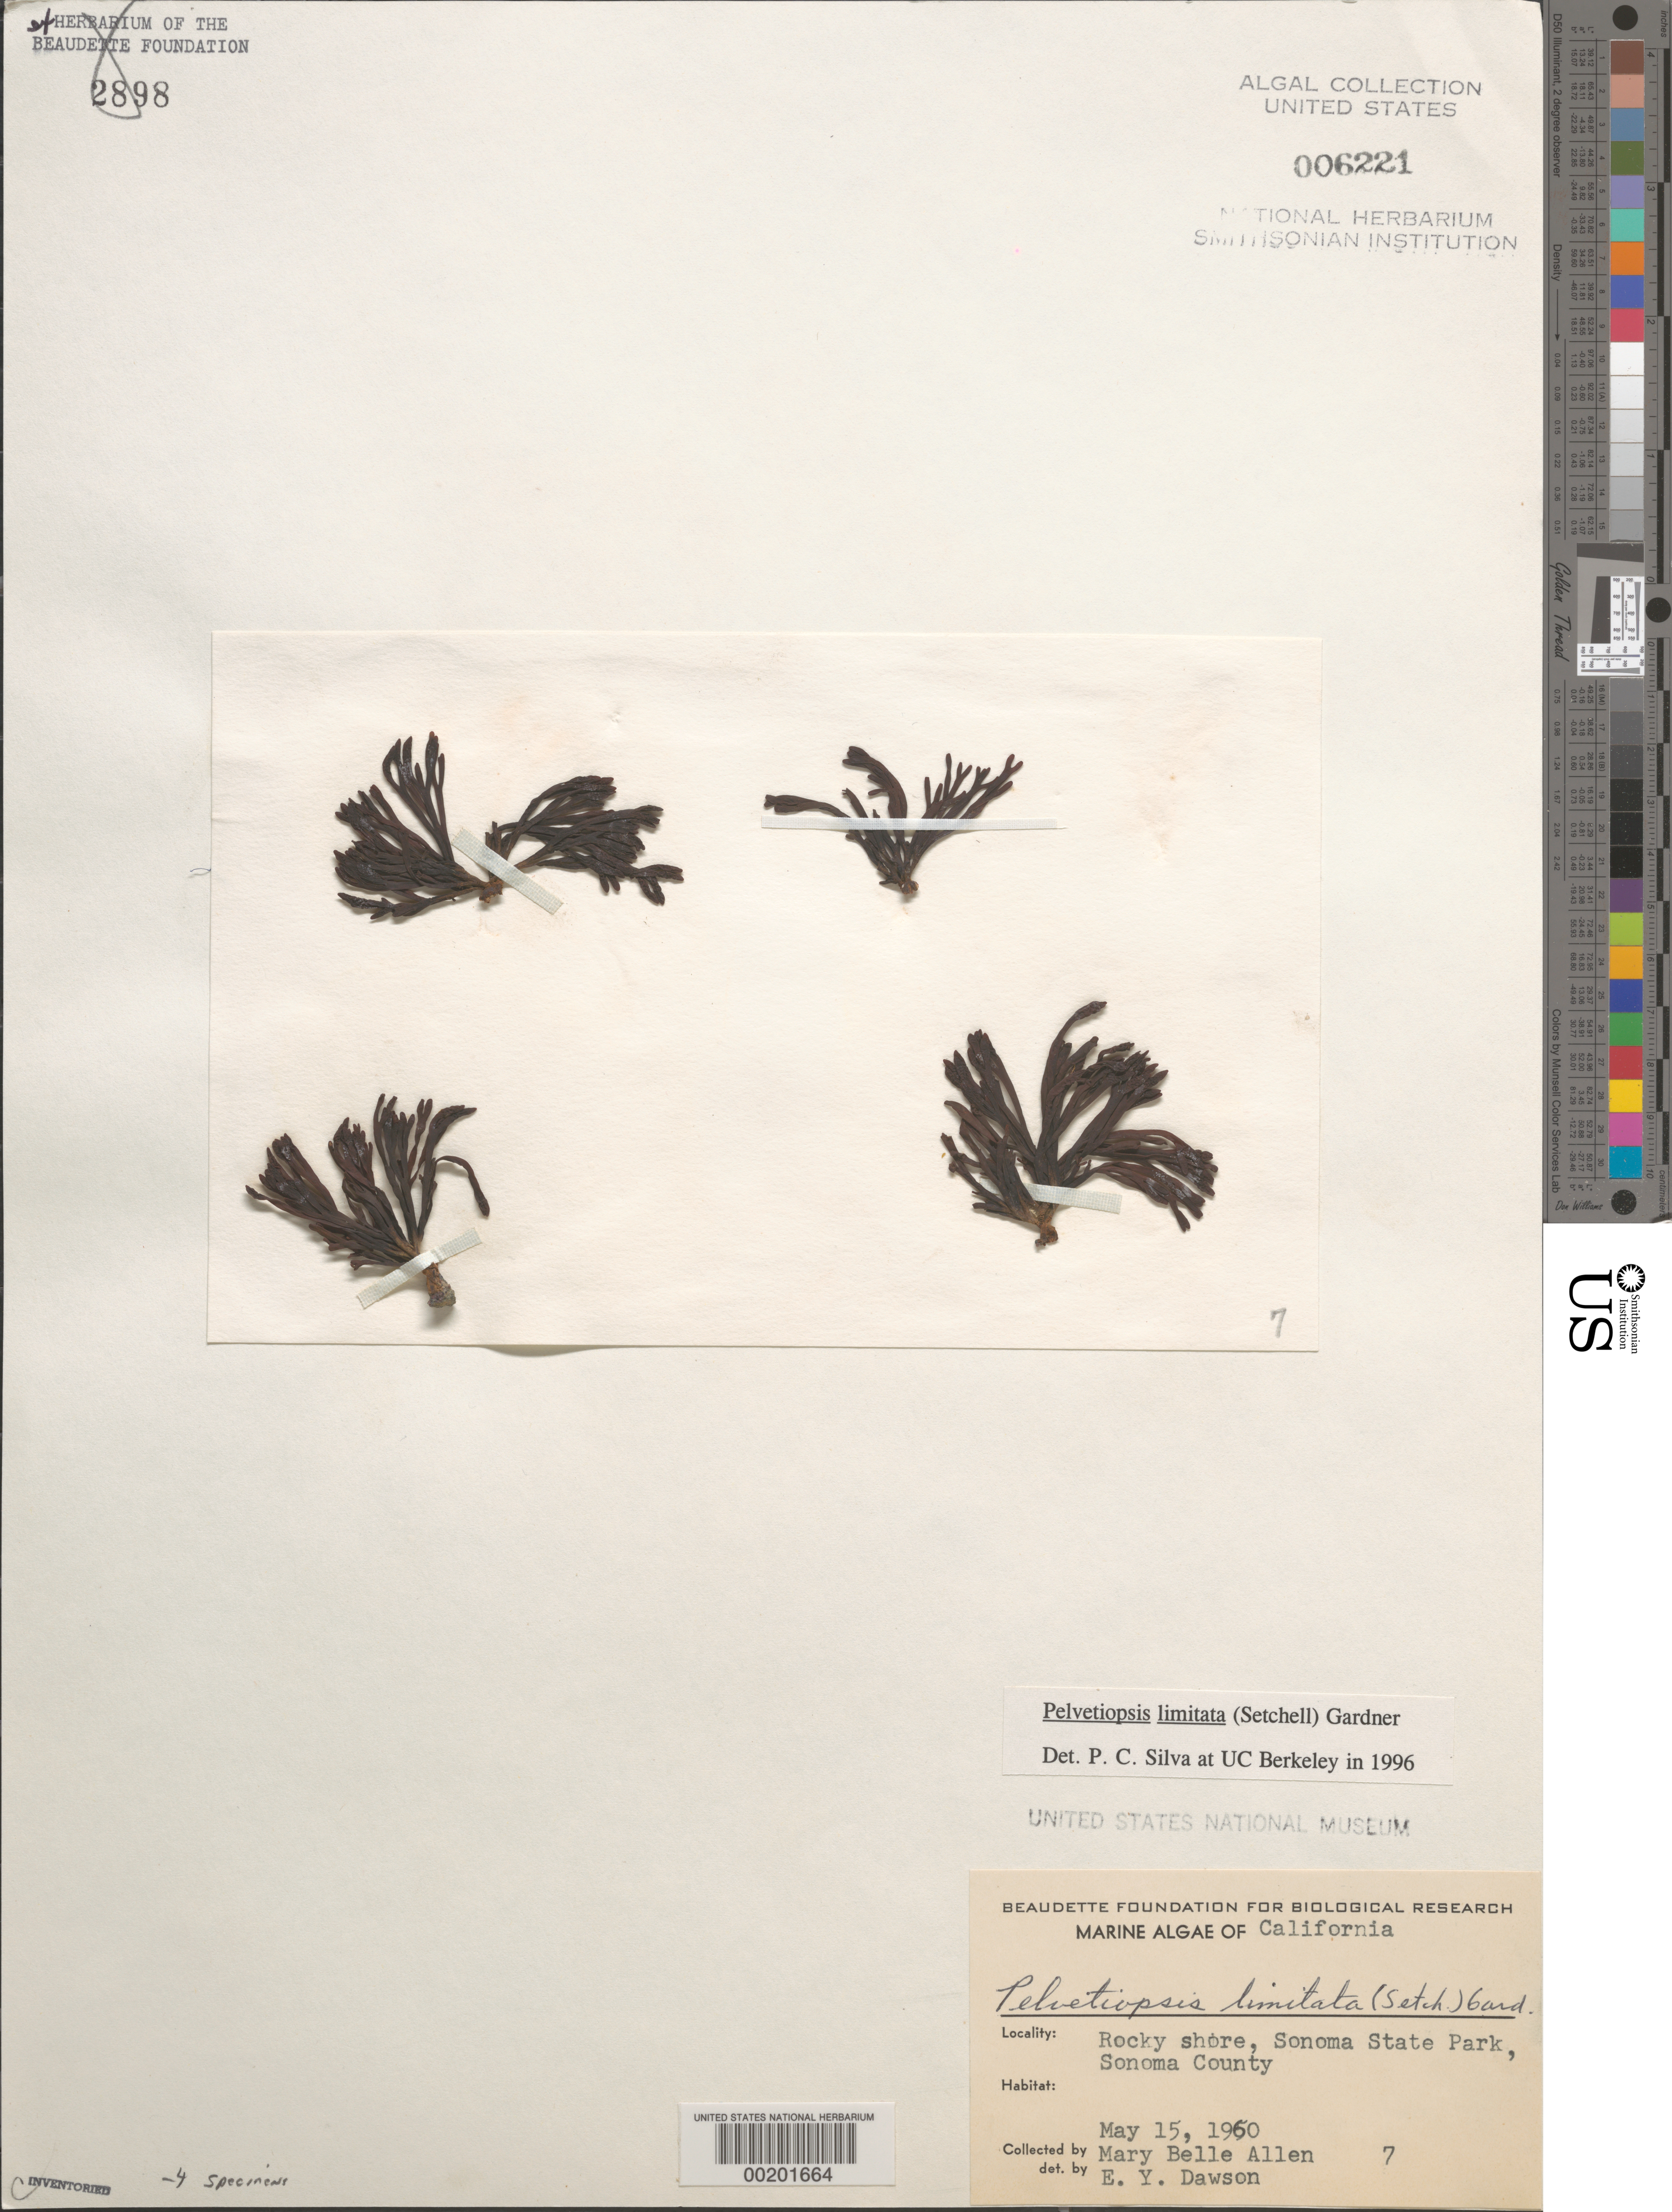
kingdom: Chromista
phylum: Ochrophyta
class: Phaeophyceae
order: Fucales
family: Fucaceae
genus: Pelvetiopsis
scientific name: Pelvetiopsis limitata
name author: N.L. Gardner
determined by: Silva, P. C.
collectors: M. B. Allen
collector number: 7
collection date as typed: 15 May 1960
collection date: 1960-05-15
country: United States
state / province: California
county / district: Sonoma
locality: Sonoma State Park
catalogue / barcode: US 6221